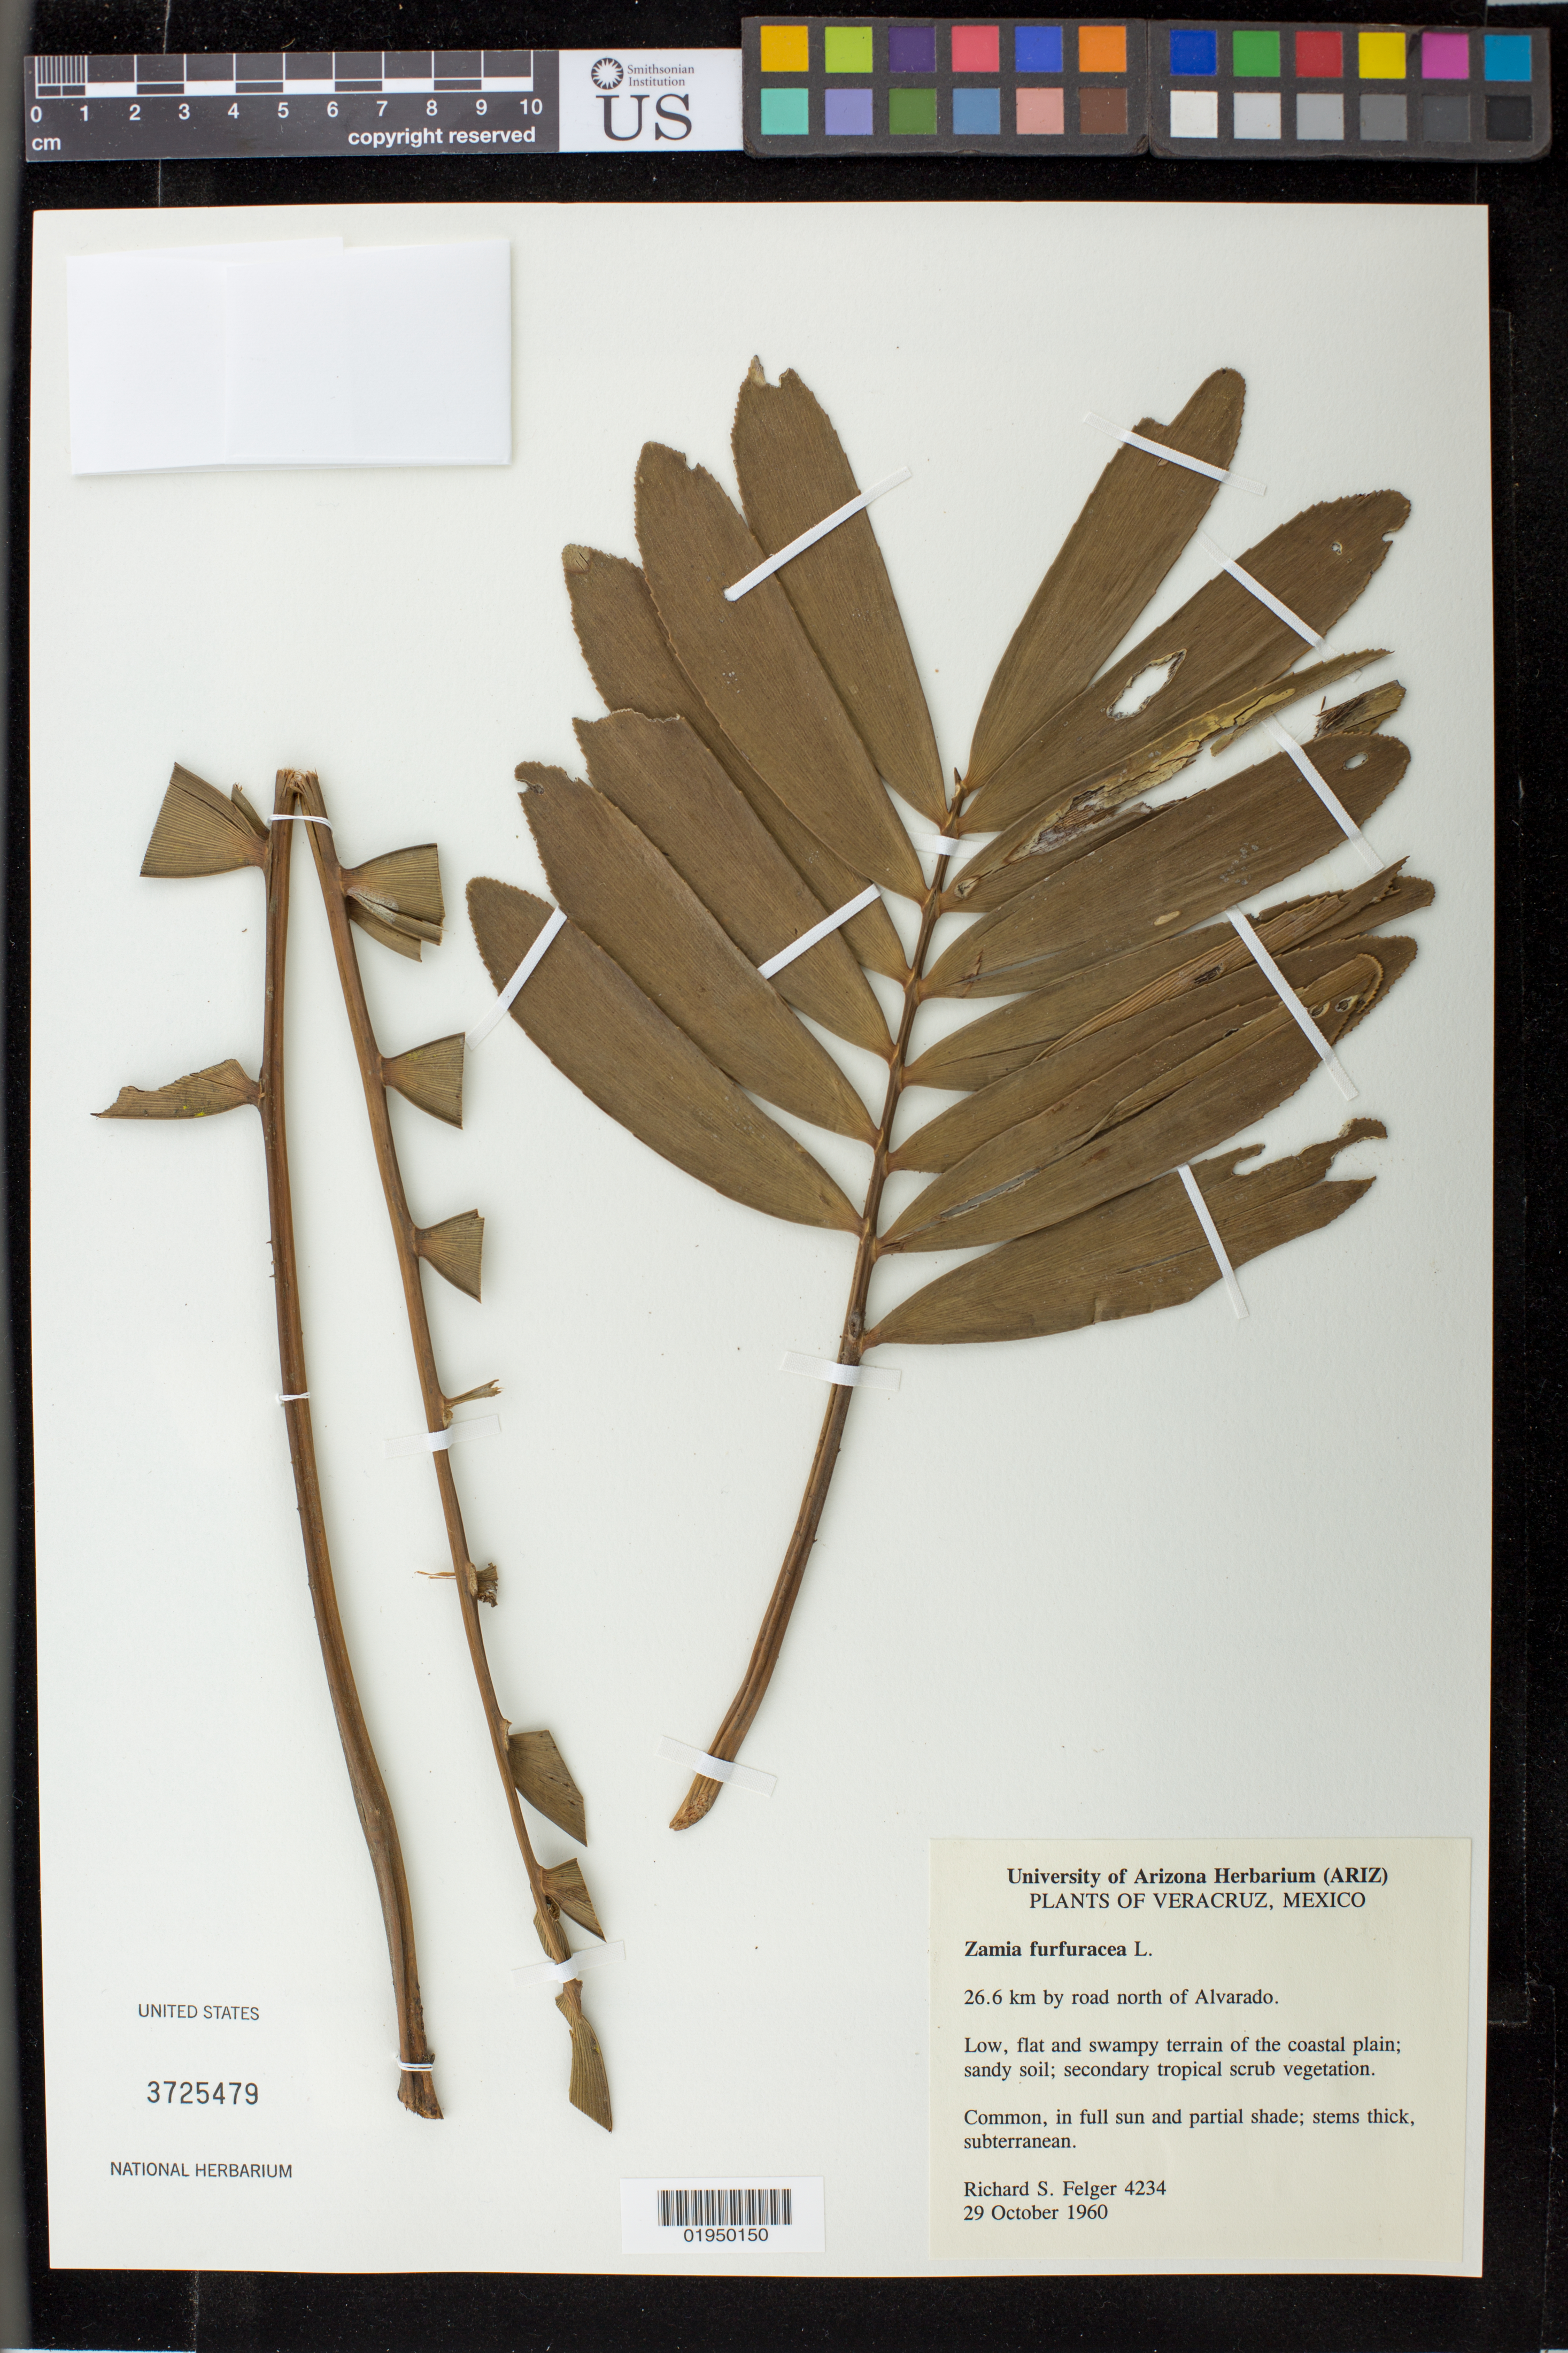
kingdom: Plantae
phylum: Tracheophyta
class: Cycadopsida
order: Cycadales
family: Zamiaceae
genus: Zamia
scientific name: Zamia furfuracea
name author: L. f.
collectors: R. S. Felger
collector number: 4234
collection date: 1960-10-29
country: Mexico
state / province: Veracruz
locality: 26.6 km by road north of Alvarado.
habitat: Low, flat and swampy terrain of the coastal plain; sandy soil; secondary tropical scrub vegetation.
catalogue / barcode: US 3725479